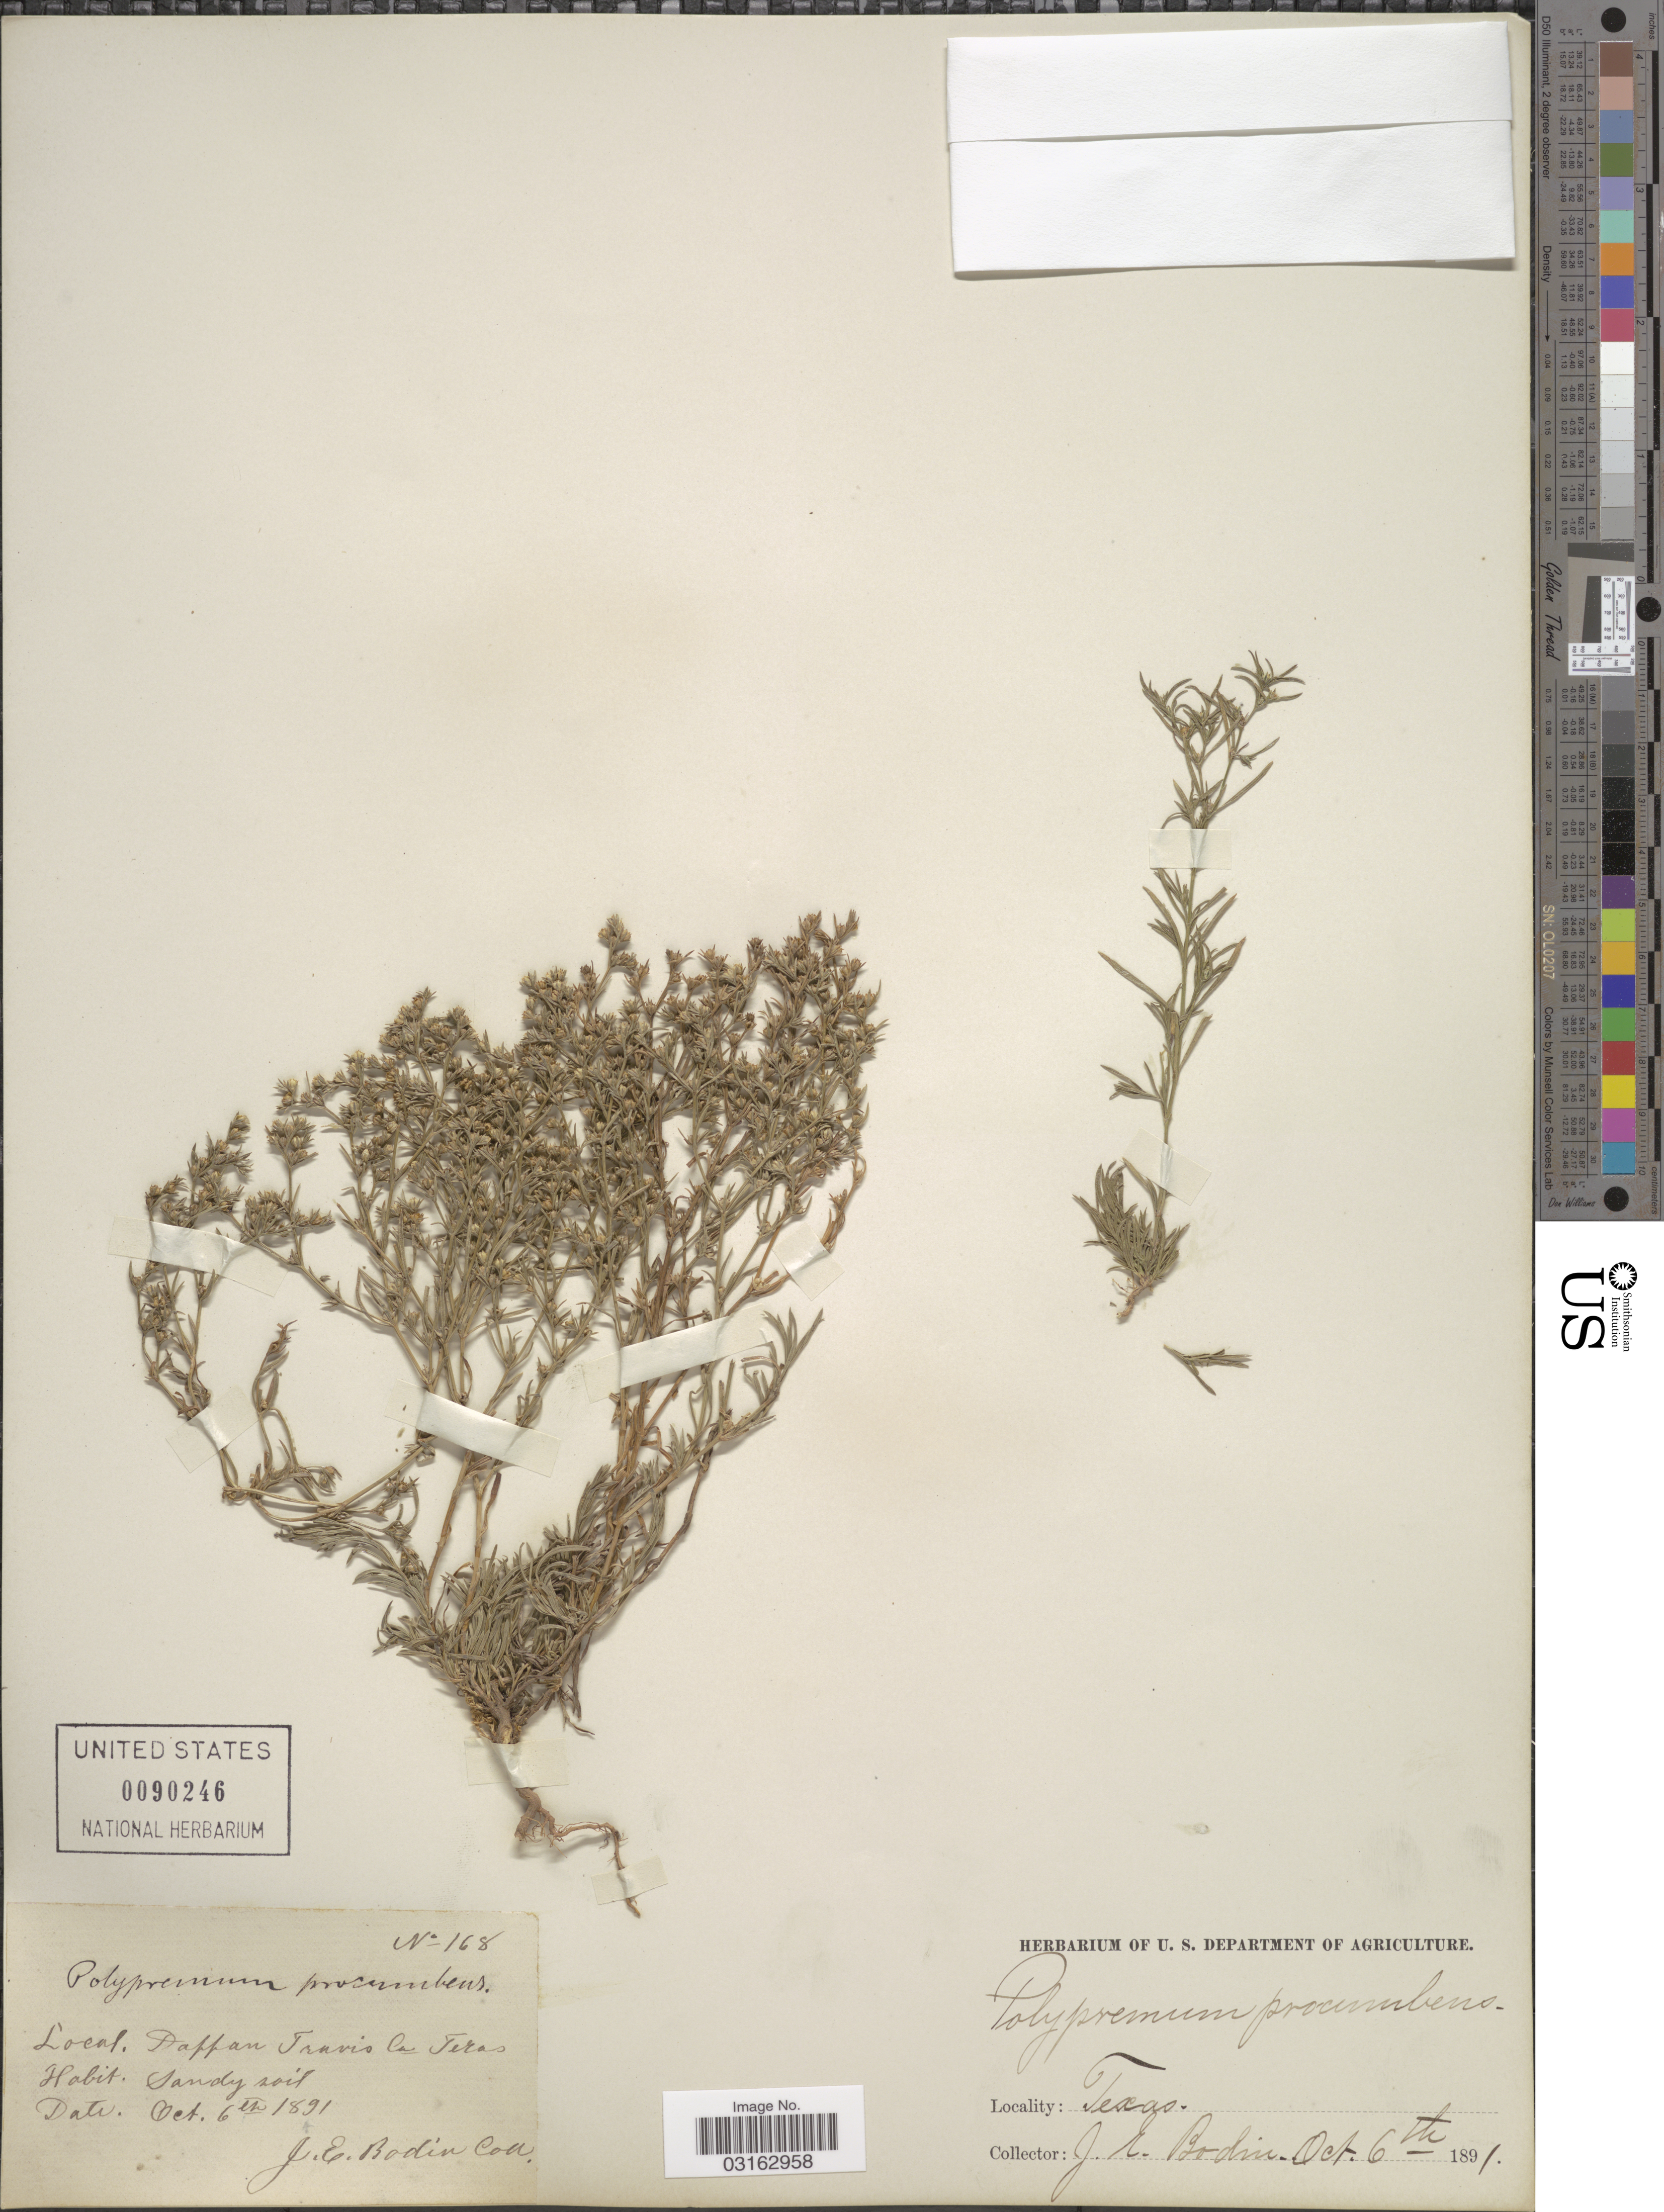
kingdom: Plantae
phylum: Tracheophyta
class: Magnoliopsida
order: Lamiales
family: Tetrachondraceae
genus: Polypremum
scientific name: Polypremum procumbens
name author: L.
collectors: J. E. Bodin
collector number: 168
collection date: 1891-10-06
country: United States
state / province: Texas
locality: Daffan Travis Co.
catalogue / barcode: US 90246